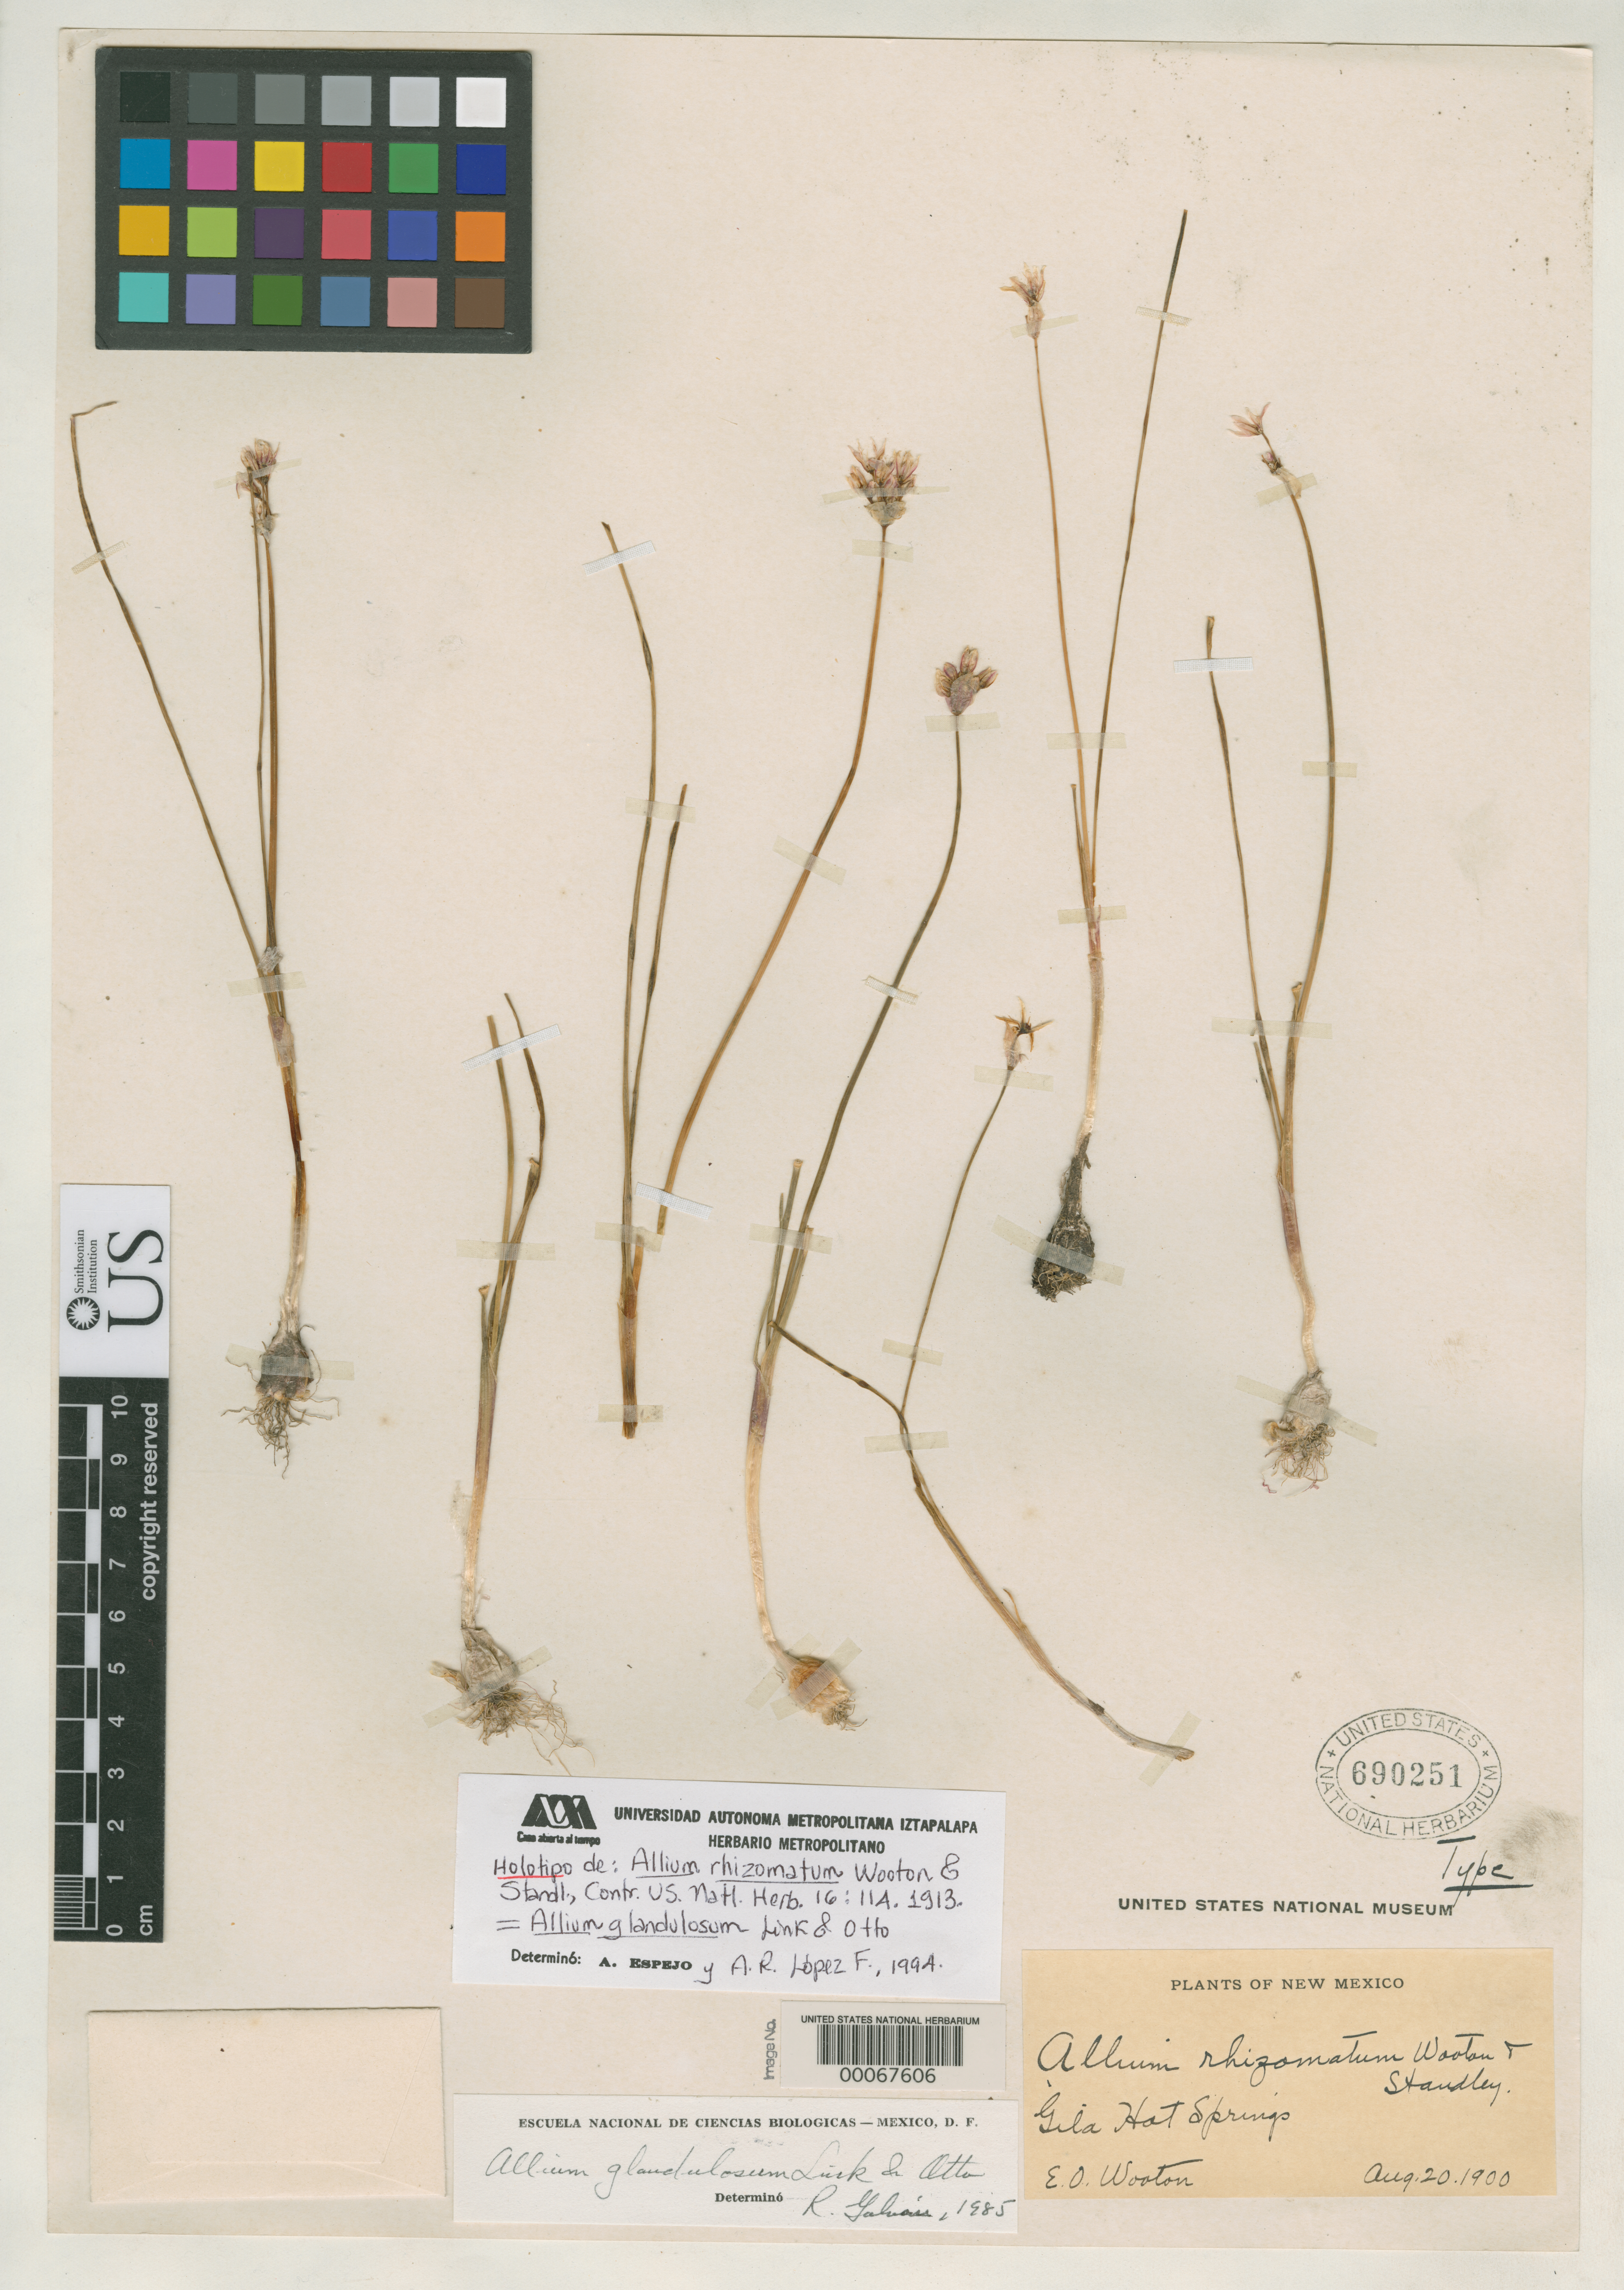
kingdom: Plantae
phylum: Tracheophyta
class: Liliopsida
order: Asparagales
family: Amaryllidaceae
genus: Allium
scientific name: Allium rhizomatum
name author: Wooton & Standl.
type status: Holotype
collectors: E. O. Wooton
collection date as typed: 20 Aug 1900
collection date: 1900-08-20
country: United States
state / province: New Mexico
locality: Gila Hot Springs.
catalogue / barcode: US 690251